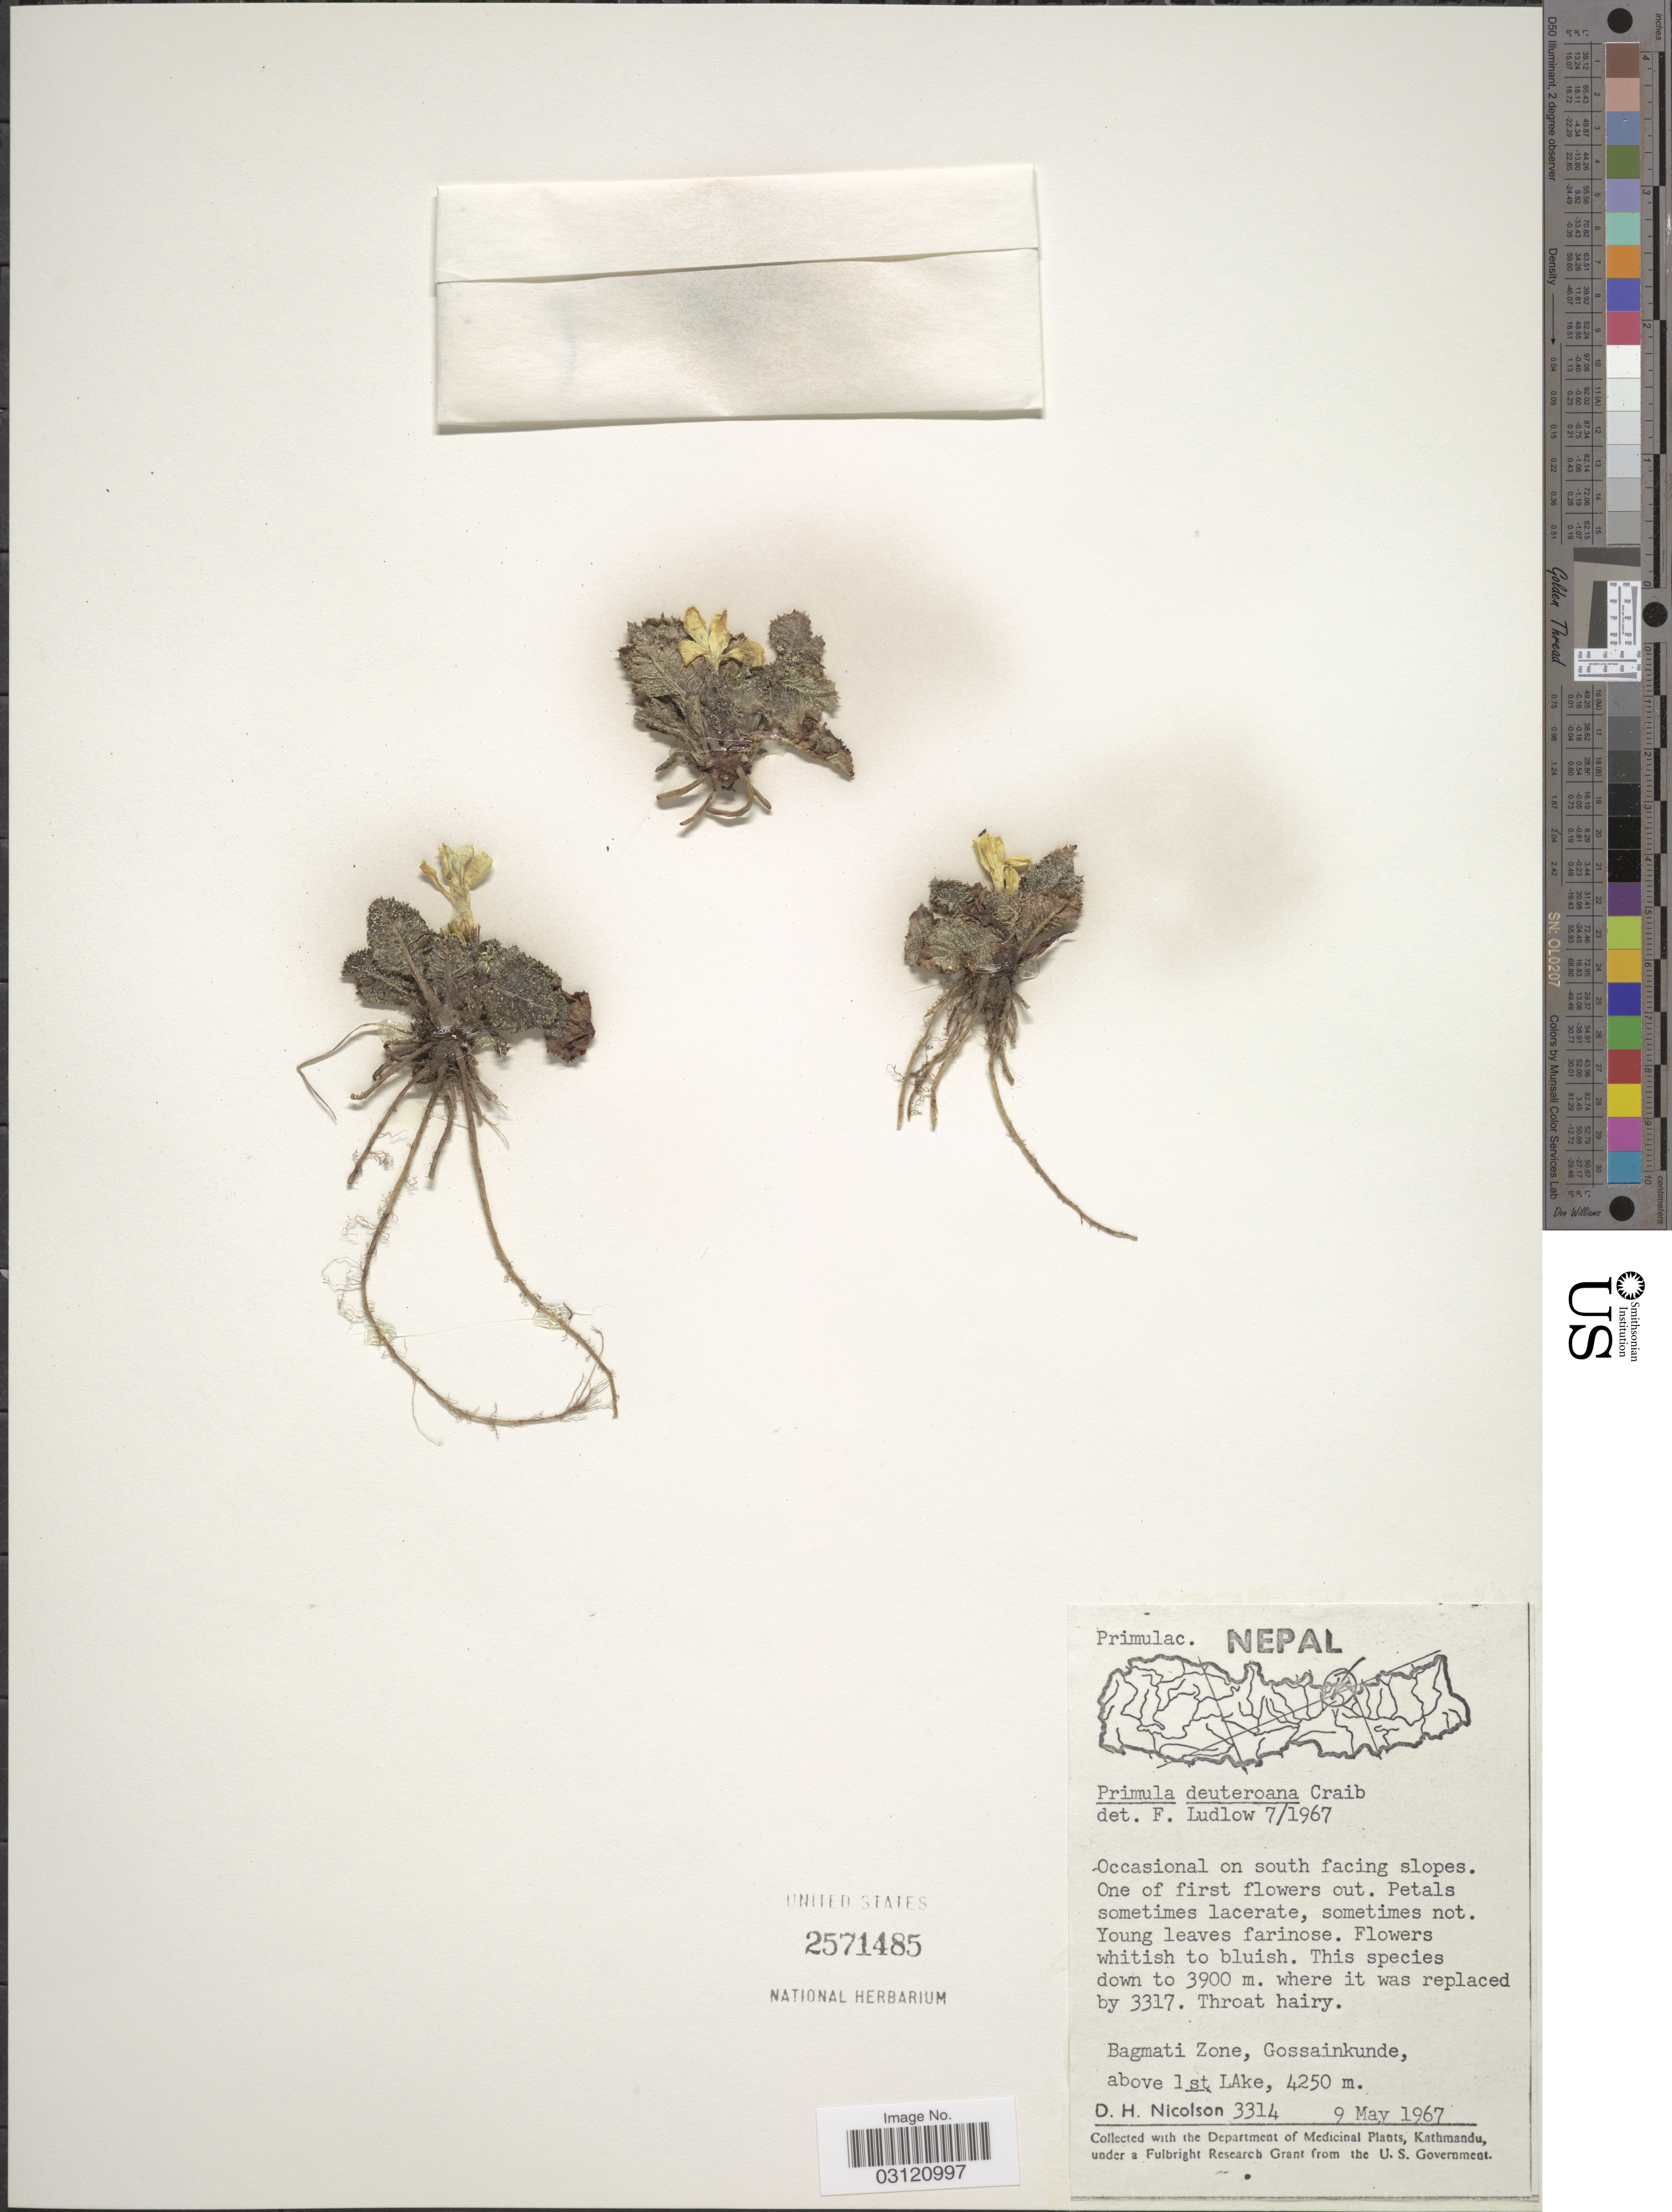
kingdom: Plantae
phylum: Tracheophyta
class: Magnoliopsida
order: Ericales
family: Primulaceae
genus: Primula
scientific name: Primula deuteronana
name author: Craib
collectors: D. H. Nicolson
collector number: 3314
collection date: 1967-05-09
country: Nepal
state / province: Bagmati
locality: Bagmati Zone, Gossainkunde, above 1st LAke.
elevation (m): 4250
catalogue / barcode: US 2571485